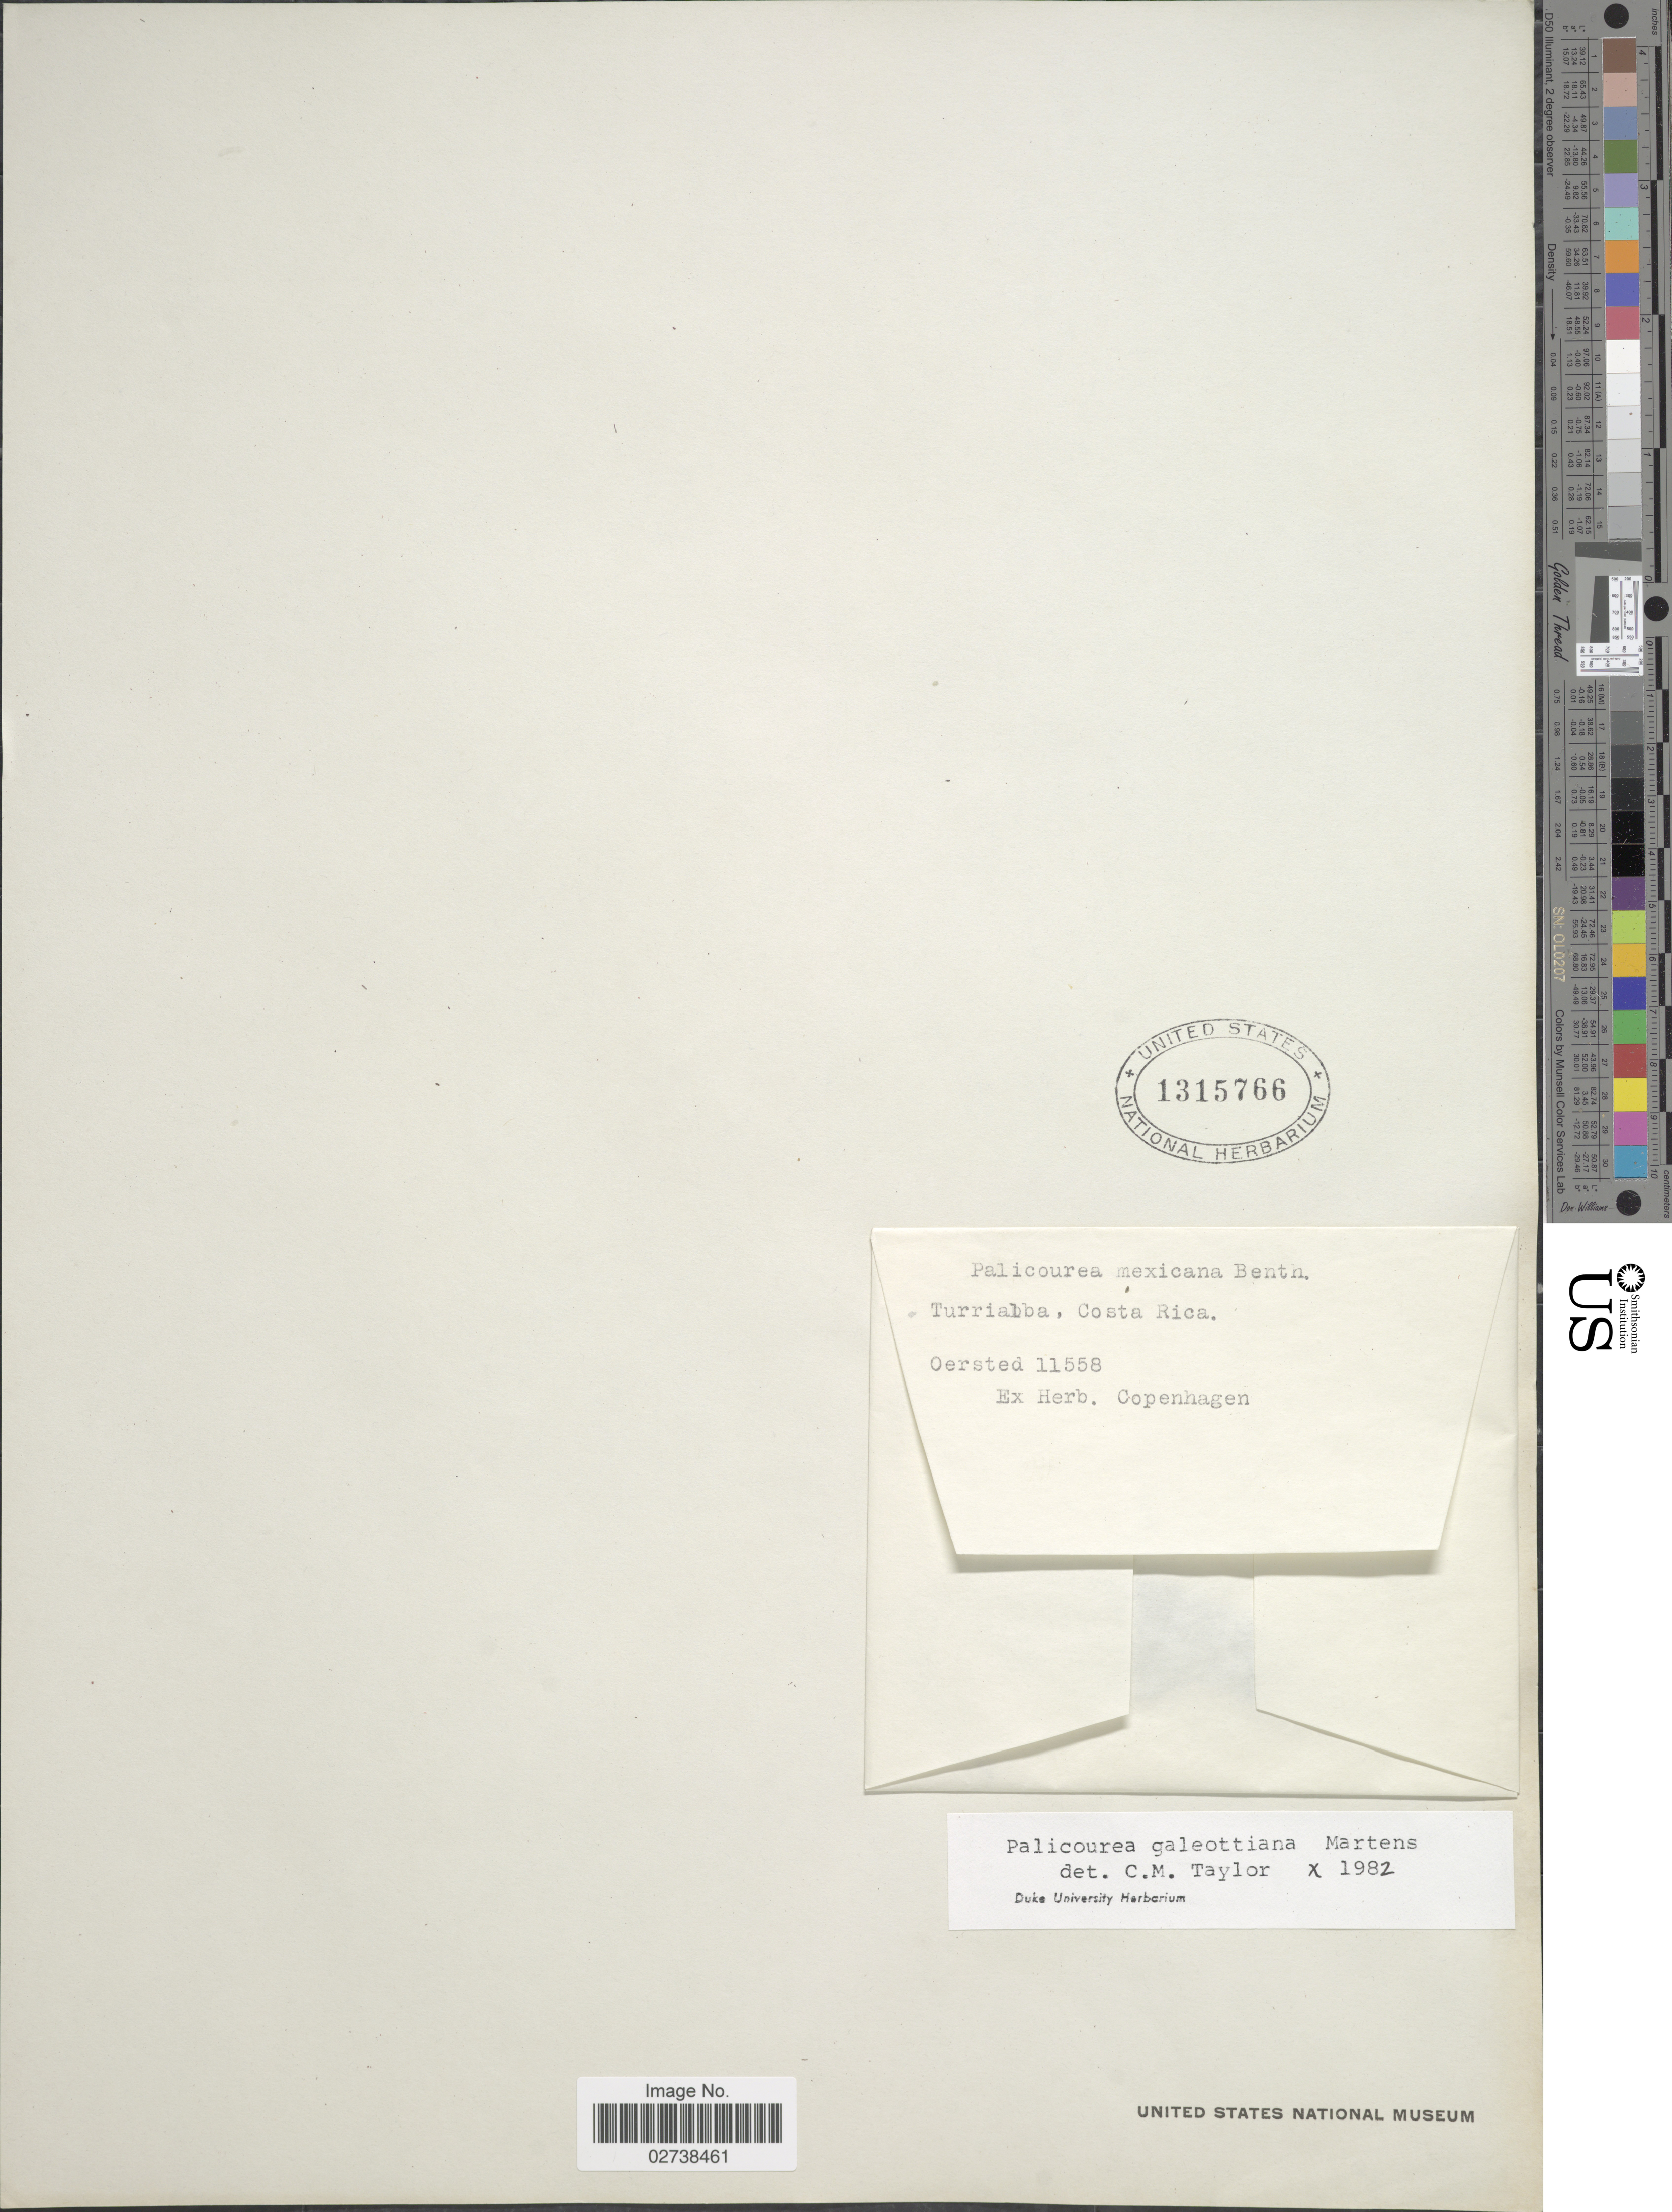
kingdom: Plantae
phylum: Tracheophyta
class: Magnoliopsida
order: Gentianales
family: Rubiaceae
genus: Palicourea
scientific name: Palicourea galeottiana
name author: M. Martens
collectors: Oersted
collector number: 11558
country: Costa Rica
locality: Turrialba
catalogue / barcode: US 1315766